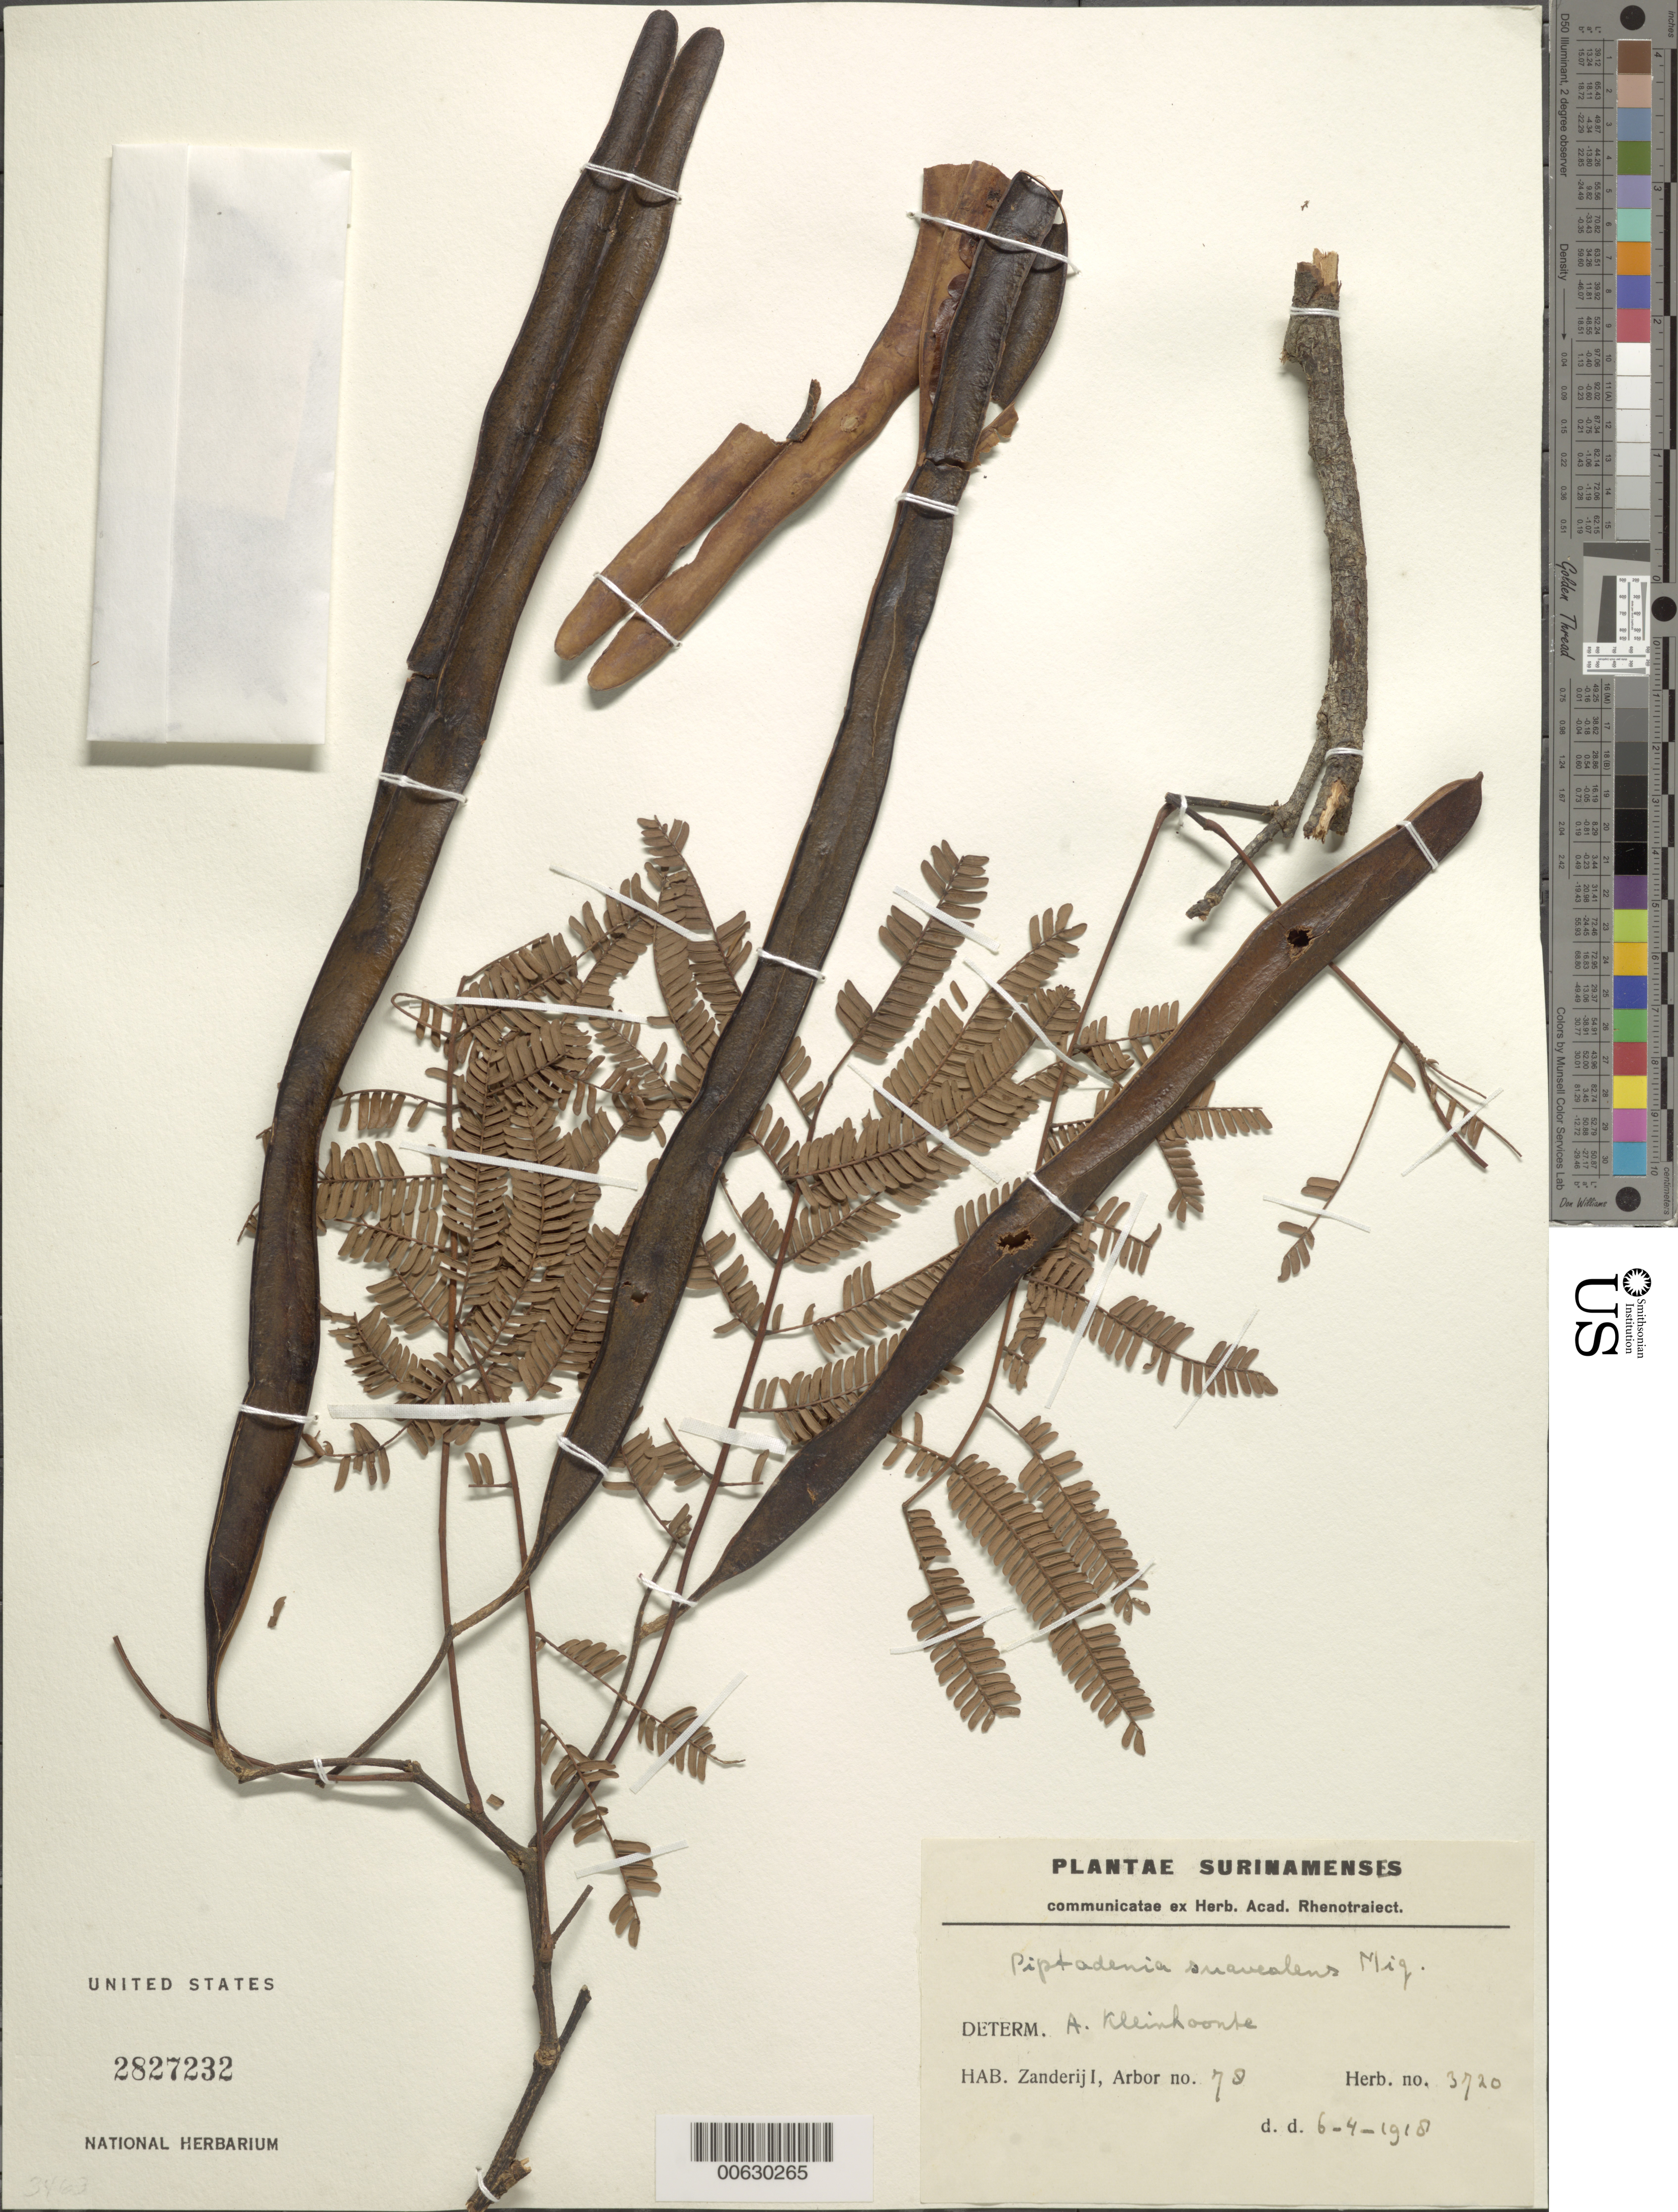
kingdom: Plantae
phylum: Tracheophyta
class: Magnoliopsida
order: Fabales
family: Fabaceae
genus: Marlimorimia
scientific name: Marlimorimia psilostachya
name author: (DC.) L.P. Queiroz & Marc.F. Simon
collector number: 3720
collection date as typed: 6-Apr-18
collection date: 1918-04-06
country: Suriname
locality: Zanderij I., Forest Reserve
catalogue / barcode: US 2827232